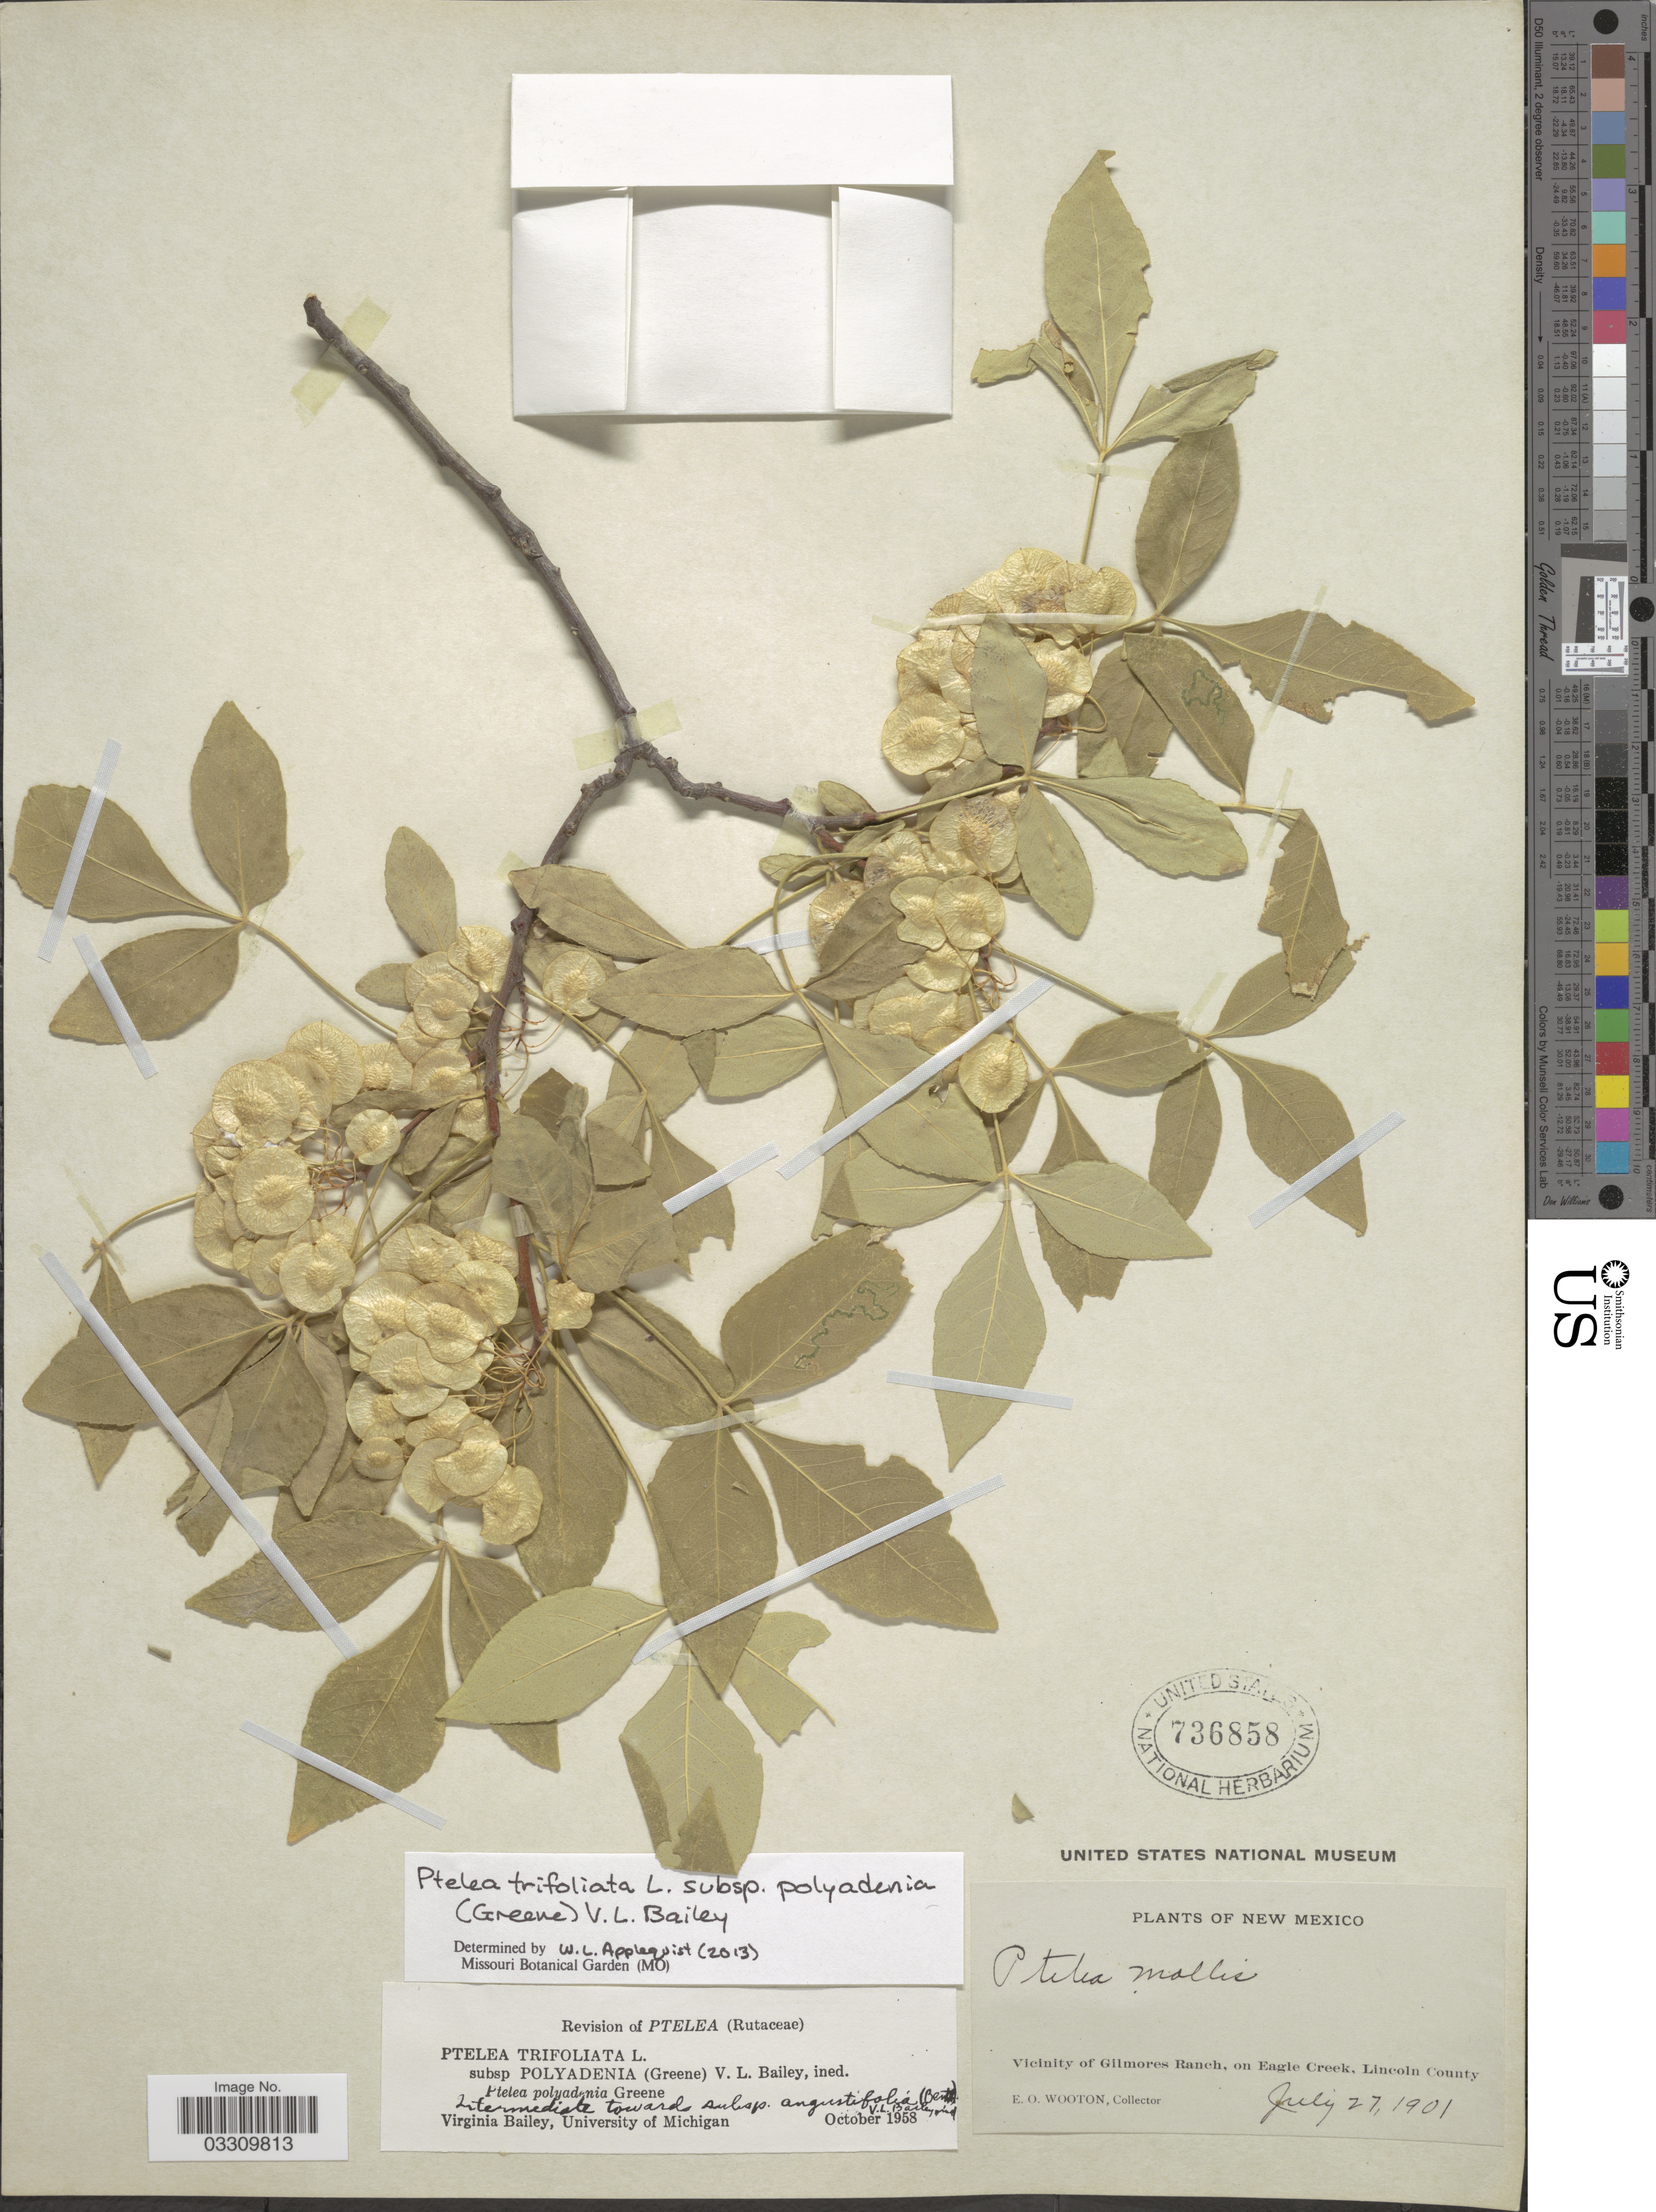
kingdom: Plantae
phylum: Tracheophyta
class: Magnoliopsida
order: Sapindales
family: Rutaceae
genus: Ptelea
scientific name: Ptelea trifoliata subsp. polyadenia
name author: (Greene) V. L. Bailey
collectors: E. O. Wooton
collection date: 1901-07-27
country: United States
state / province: New Mexico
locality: Vicinity of Gilmores Ranch, on Eagle Creek, Lincon County.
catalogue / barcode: US 736858